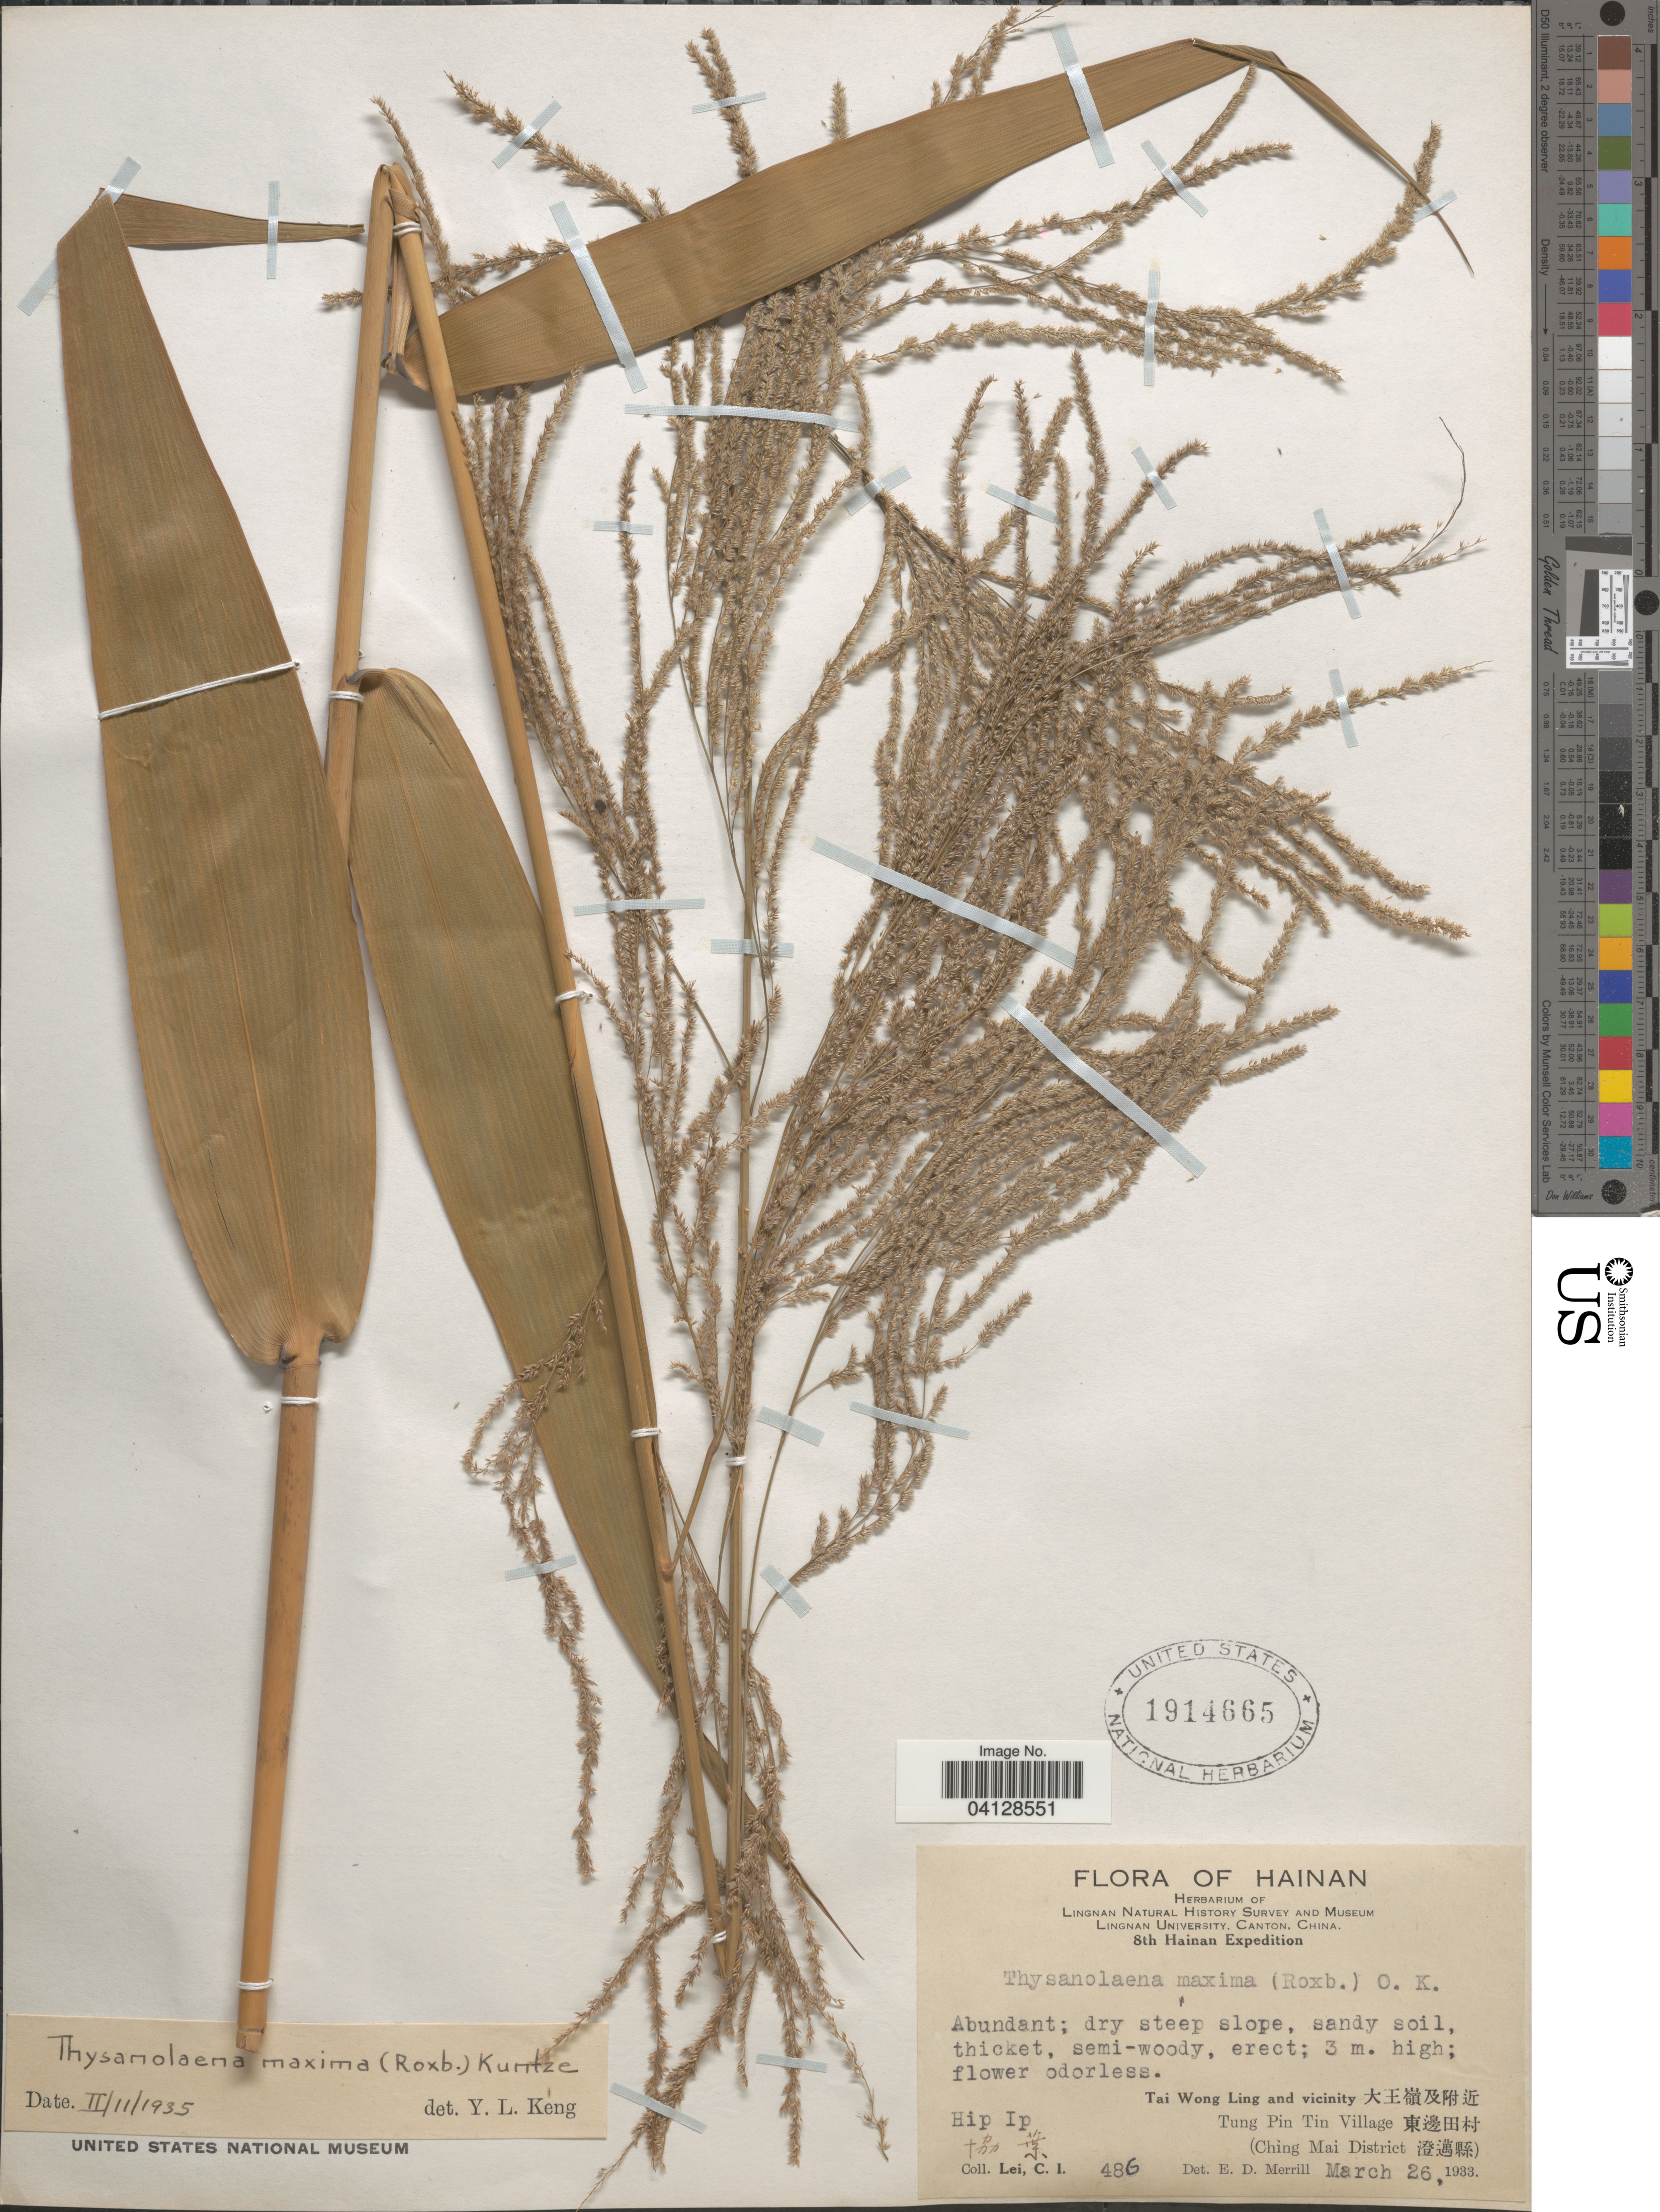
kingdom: Plantae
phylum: Tracheophyta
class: Liliopsida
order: Poales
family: Poaceae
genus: Thysanolaena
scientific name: Thysanolaena maxima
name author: (Roxb.) Kuntze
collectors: C. I. Lei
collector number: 486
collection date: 1933-03-26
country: China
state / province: Hainan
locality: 8th Hainan Expedition. Hip Ip. Tai Wong Ling and vicinity X. Tung Pin Tin Village X. (Ching Mai District).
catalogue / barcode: US 1914665